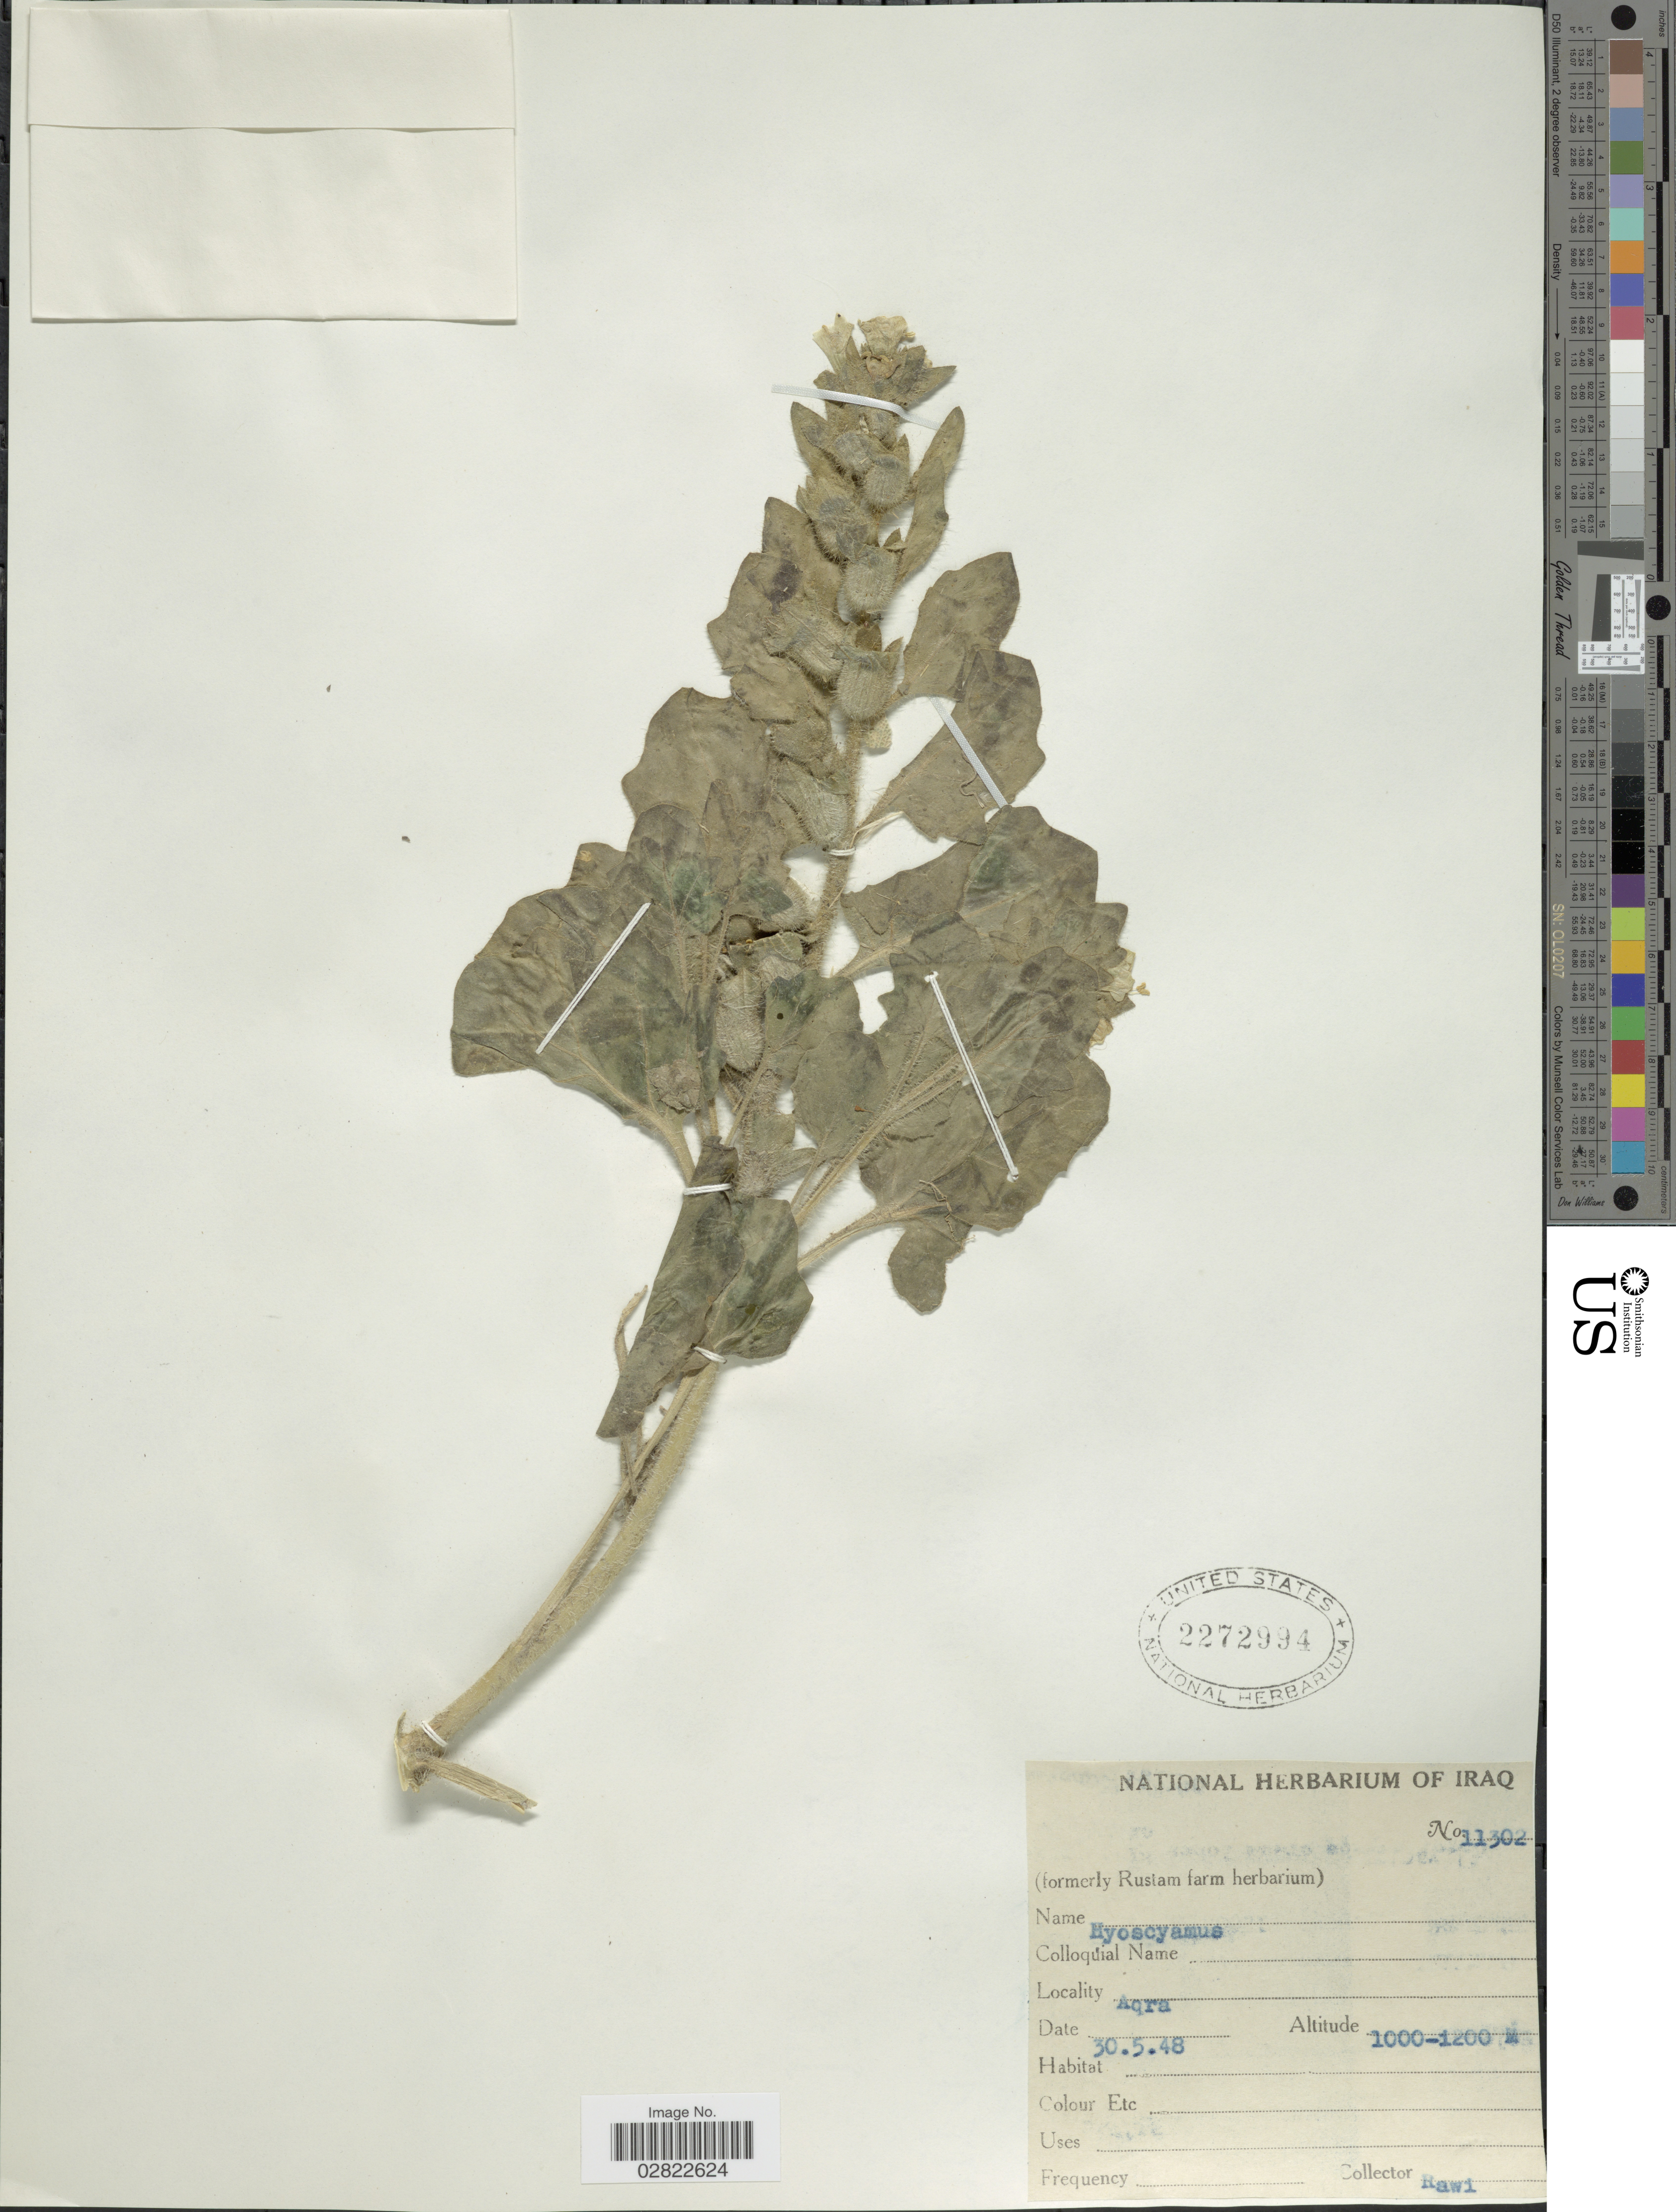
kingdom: Plantae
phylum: Tracheophyta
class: Magnoliopsida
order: Solanales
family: Solanaceae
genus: Hyoscyamus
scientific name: Hyoscyamus sp.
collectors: -. Rawi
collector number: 11302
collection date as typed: Transcribed d/m/y: 30/5/48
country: Iraq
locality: Aqra.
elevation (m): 1000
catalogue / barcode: US 2272994